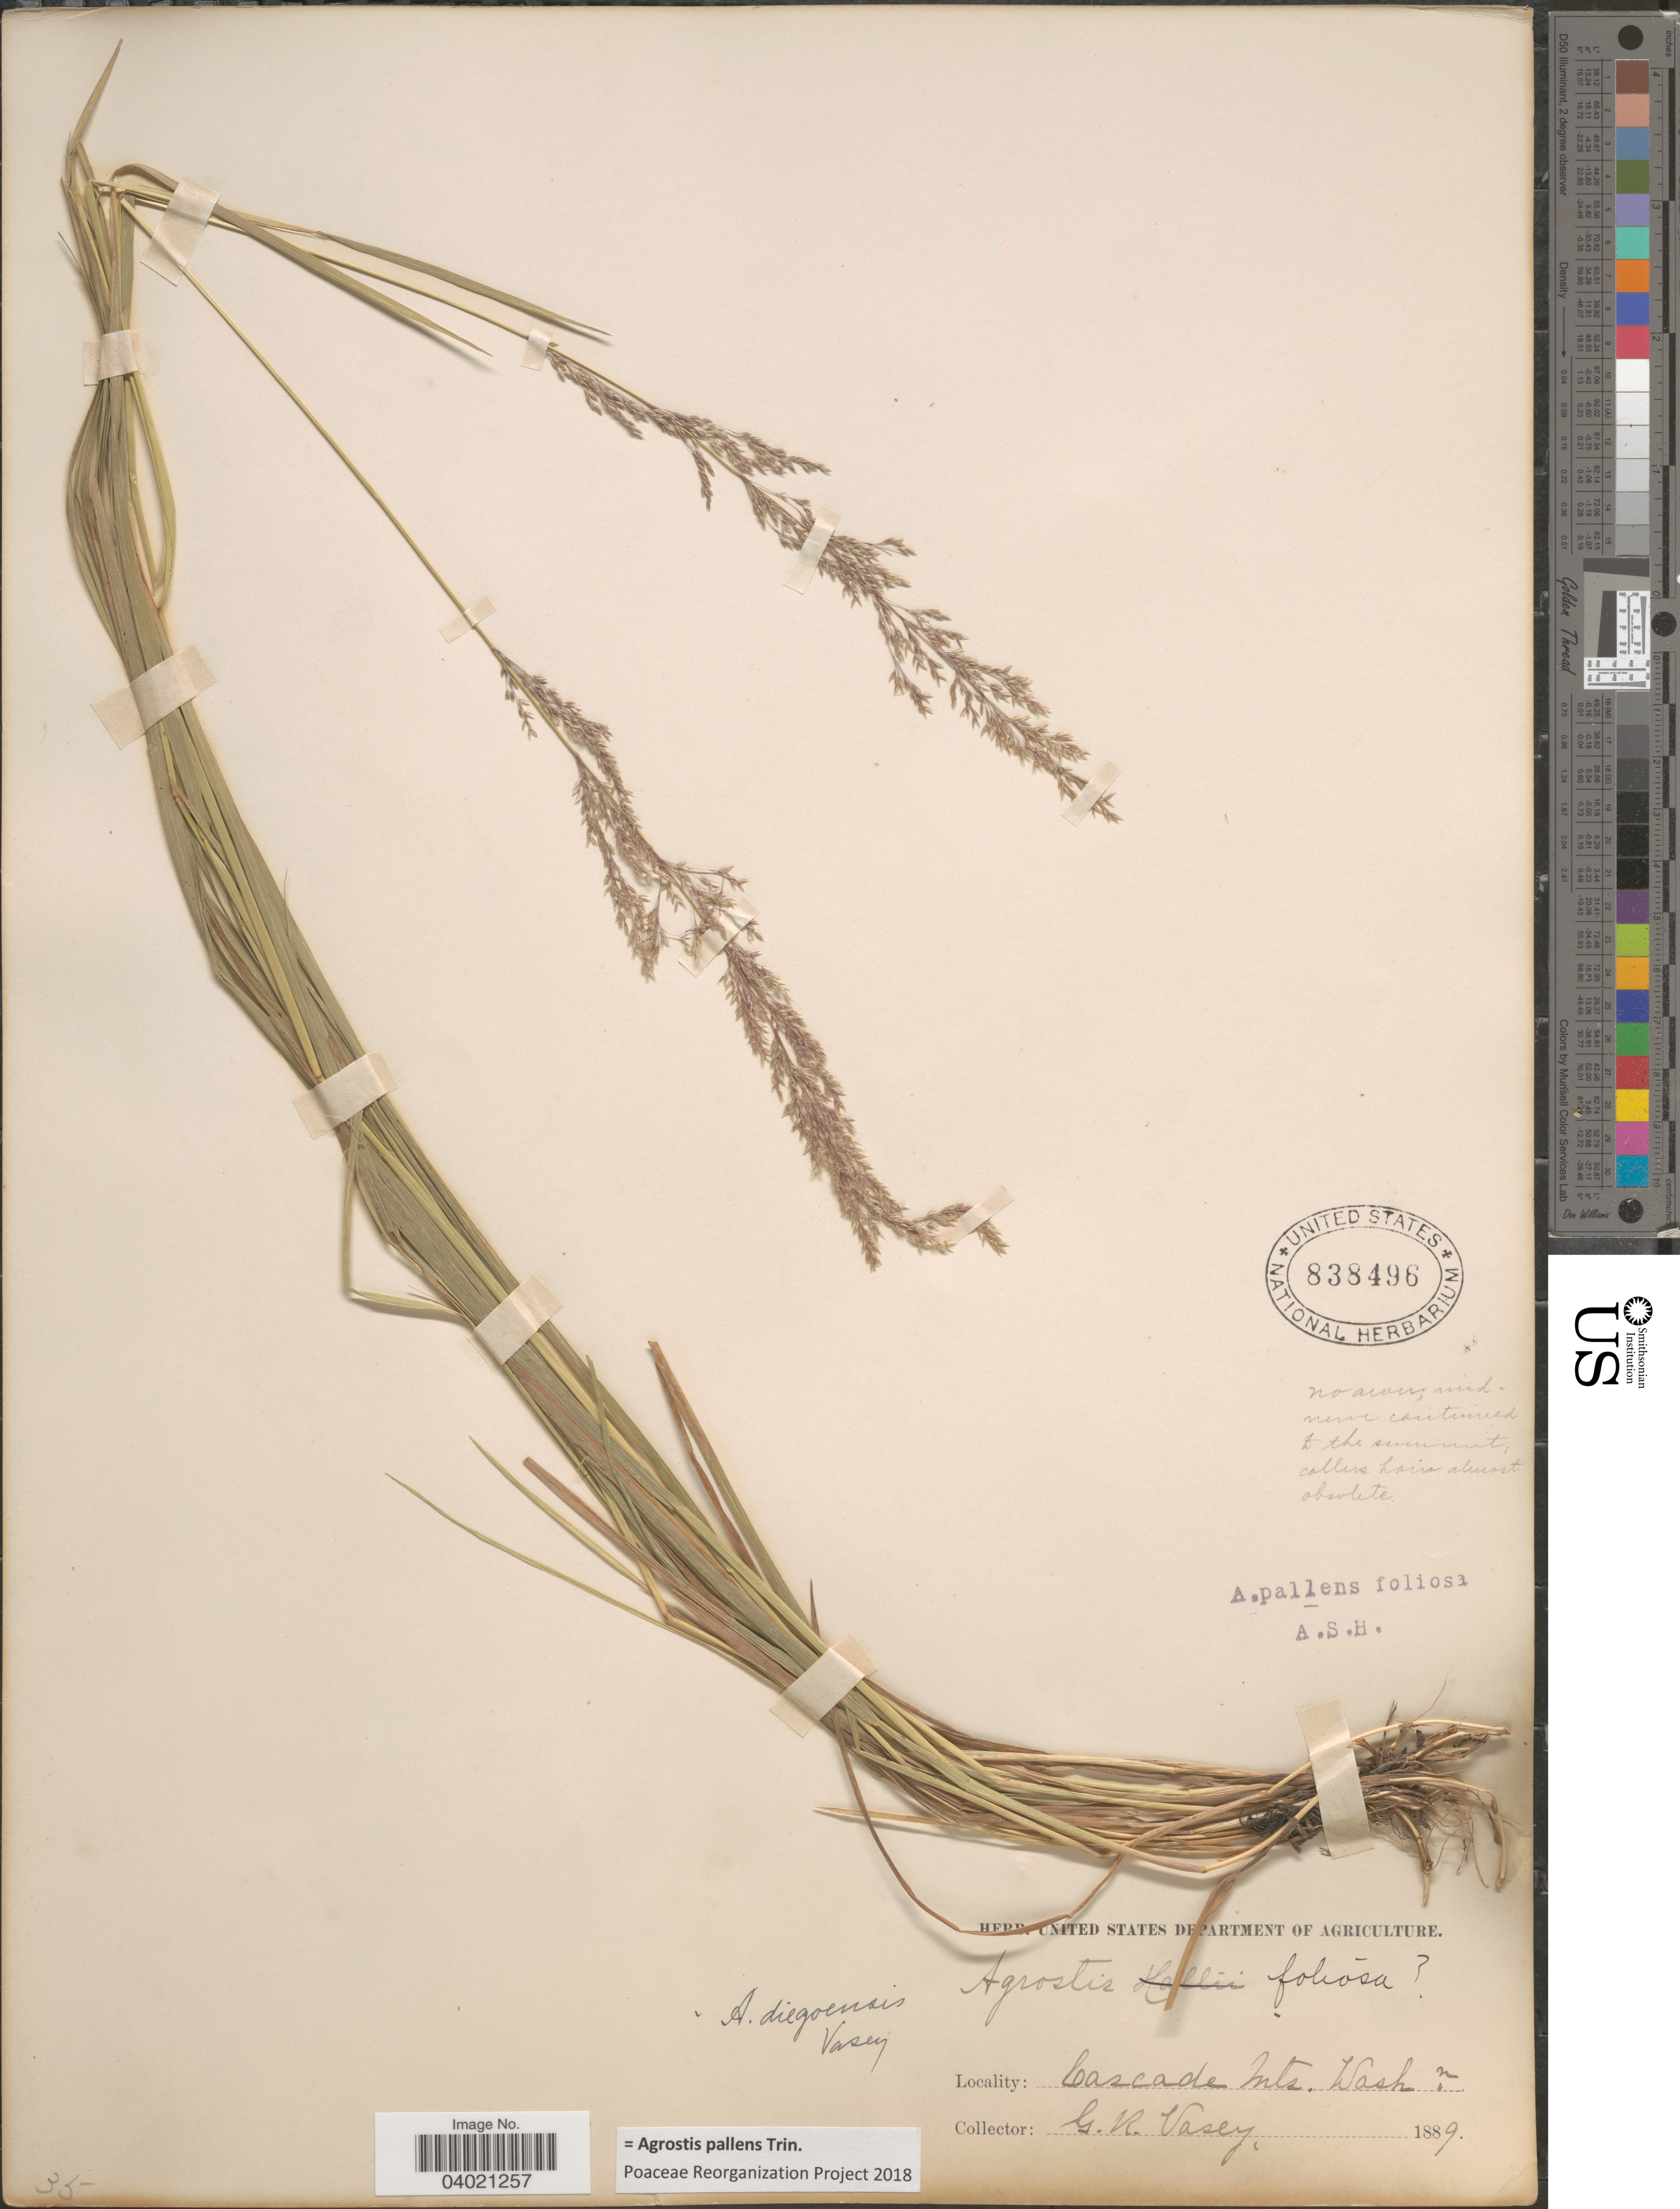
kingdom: Plantae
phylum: Tracheophyta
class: Liliopsida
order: Poales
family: Poaceae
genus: Agrostis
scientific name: Agrostis pallens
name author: Trin.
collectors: G. R. Vasey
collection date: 1889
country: United States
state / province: Washington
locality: Cascade mts.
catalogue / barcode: US 838496